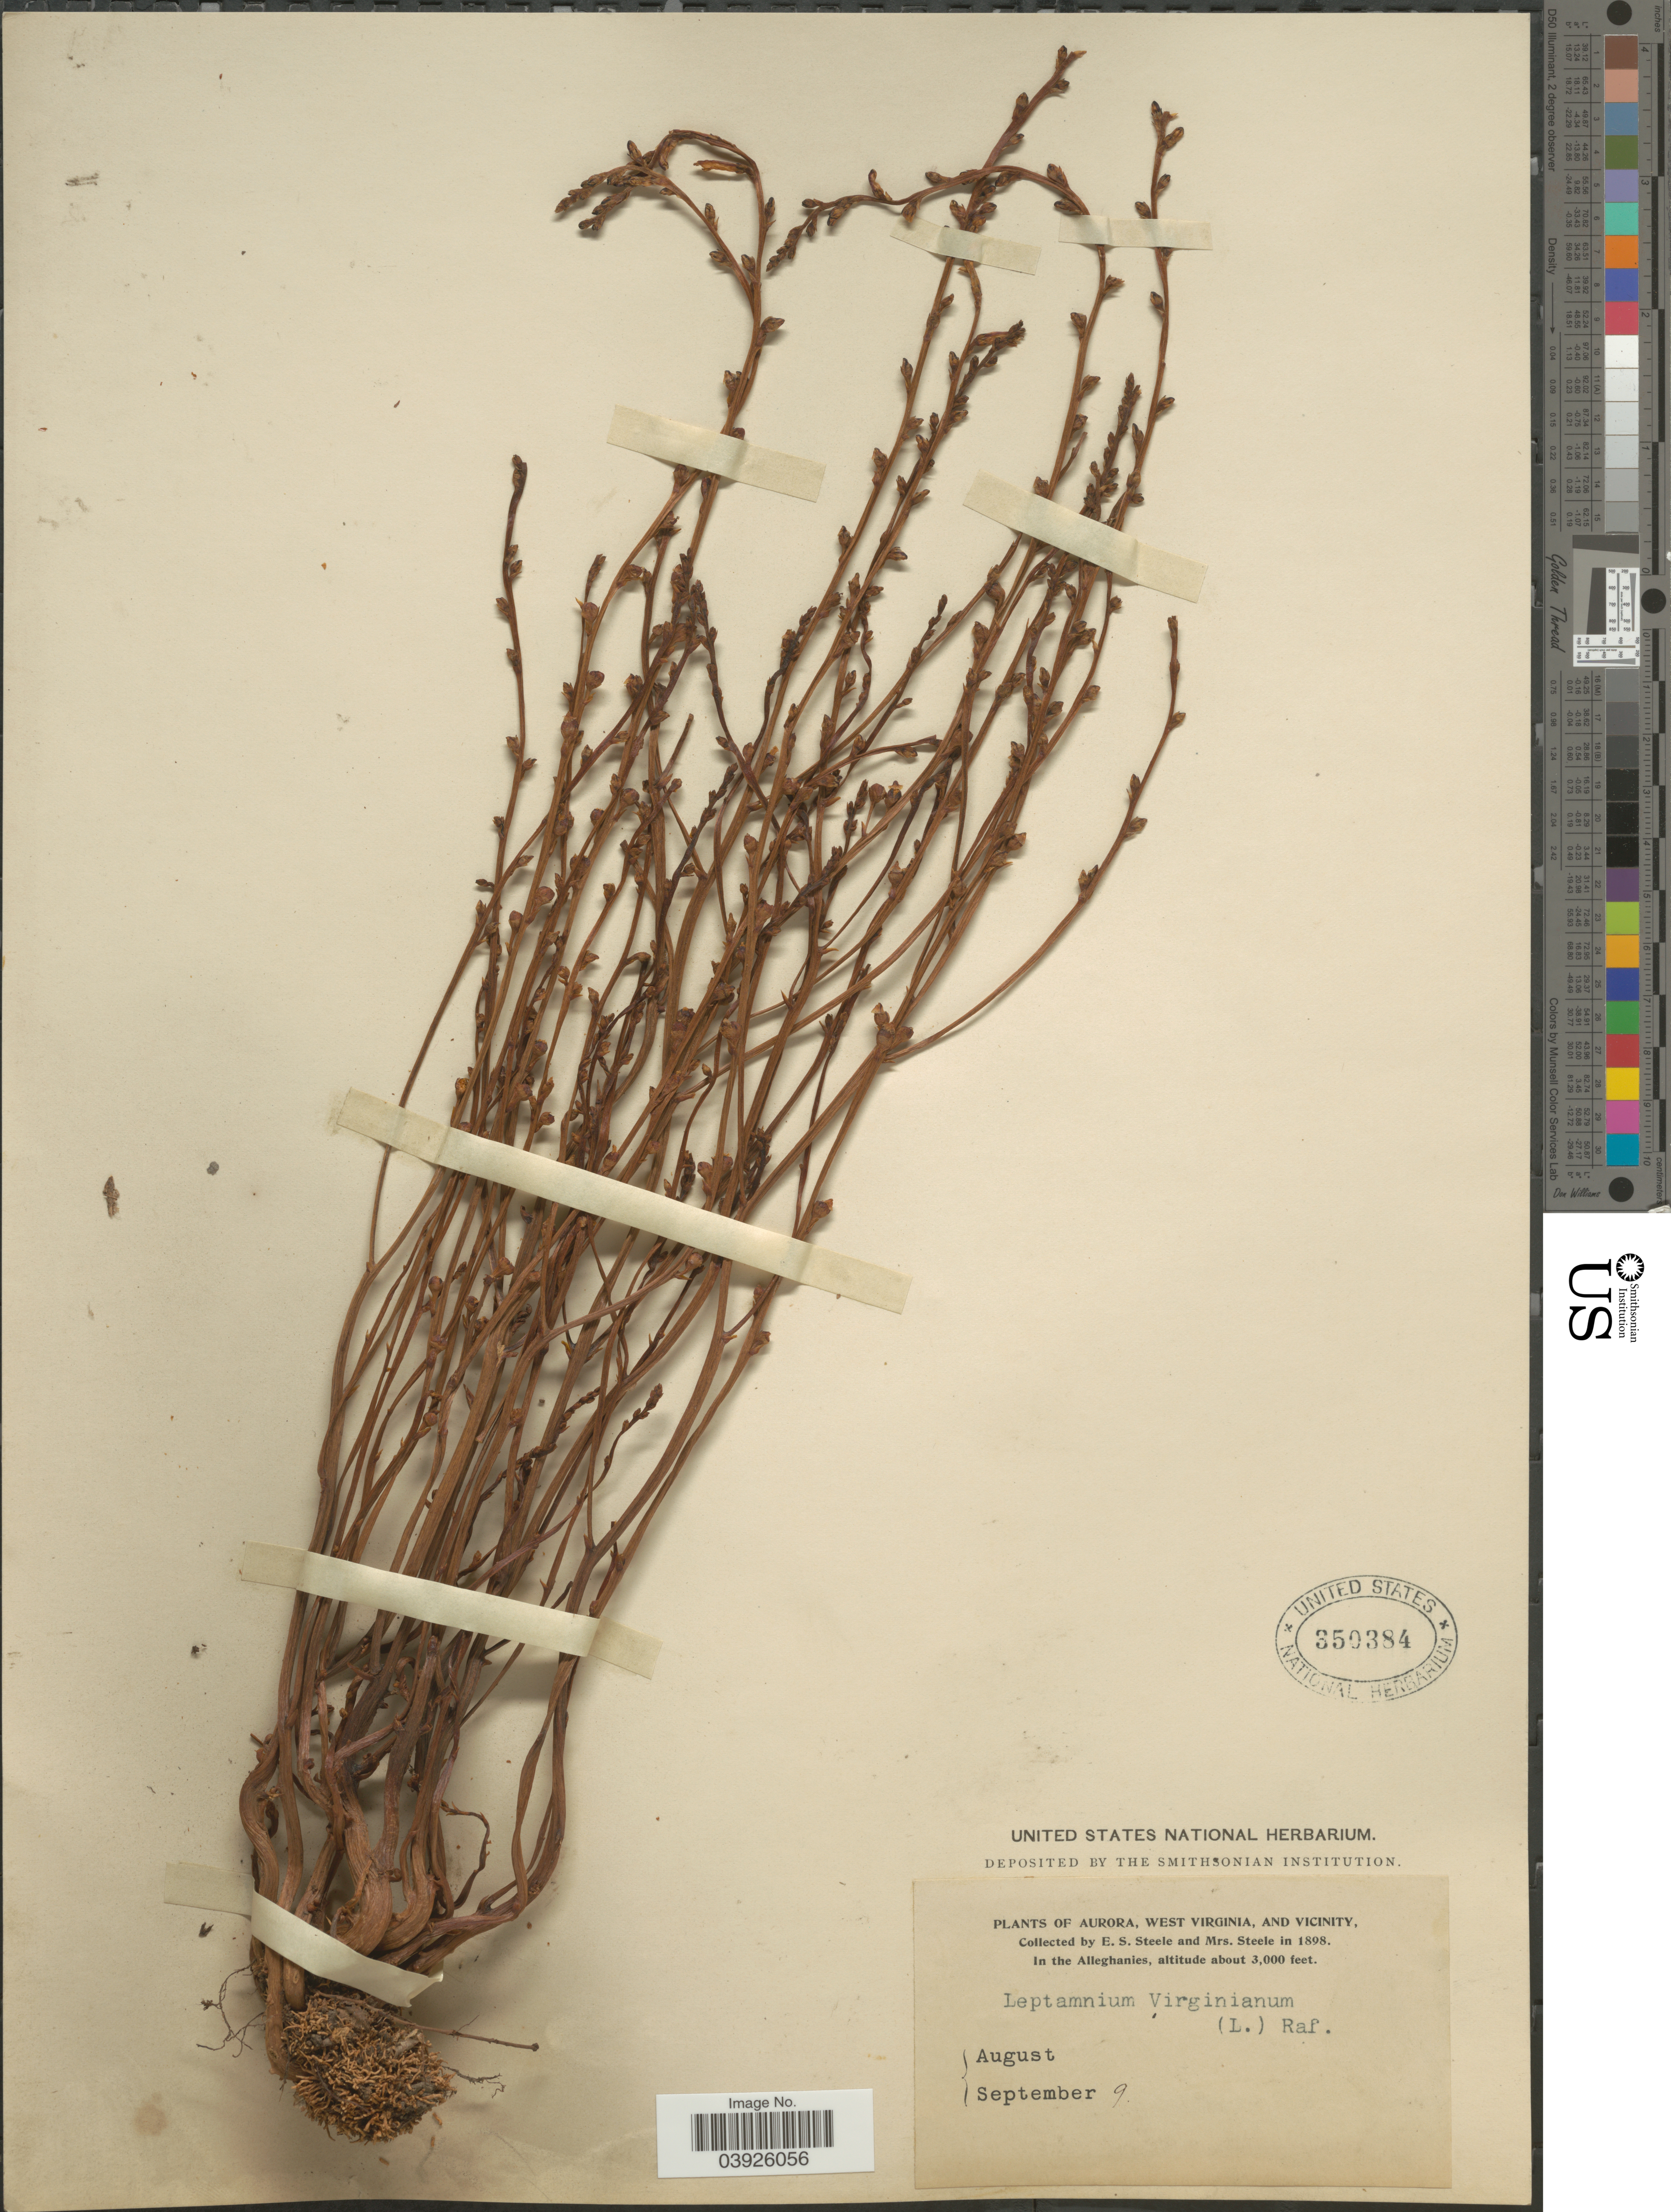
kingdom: Plantae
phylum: Tracheophyta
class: Magnoliopsida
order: Lamiales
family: Orobanchaceae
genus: Epifagus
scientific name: Epifagus virginiana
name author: (L.) W.P.C. Barton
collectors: E. Steele & Mrs. E. S. Steele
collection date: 1898-09-09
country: United States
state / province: West Virginia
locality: Aurora and vicinity. In the Alleghanies.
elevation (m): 914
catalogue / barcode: US 350384